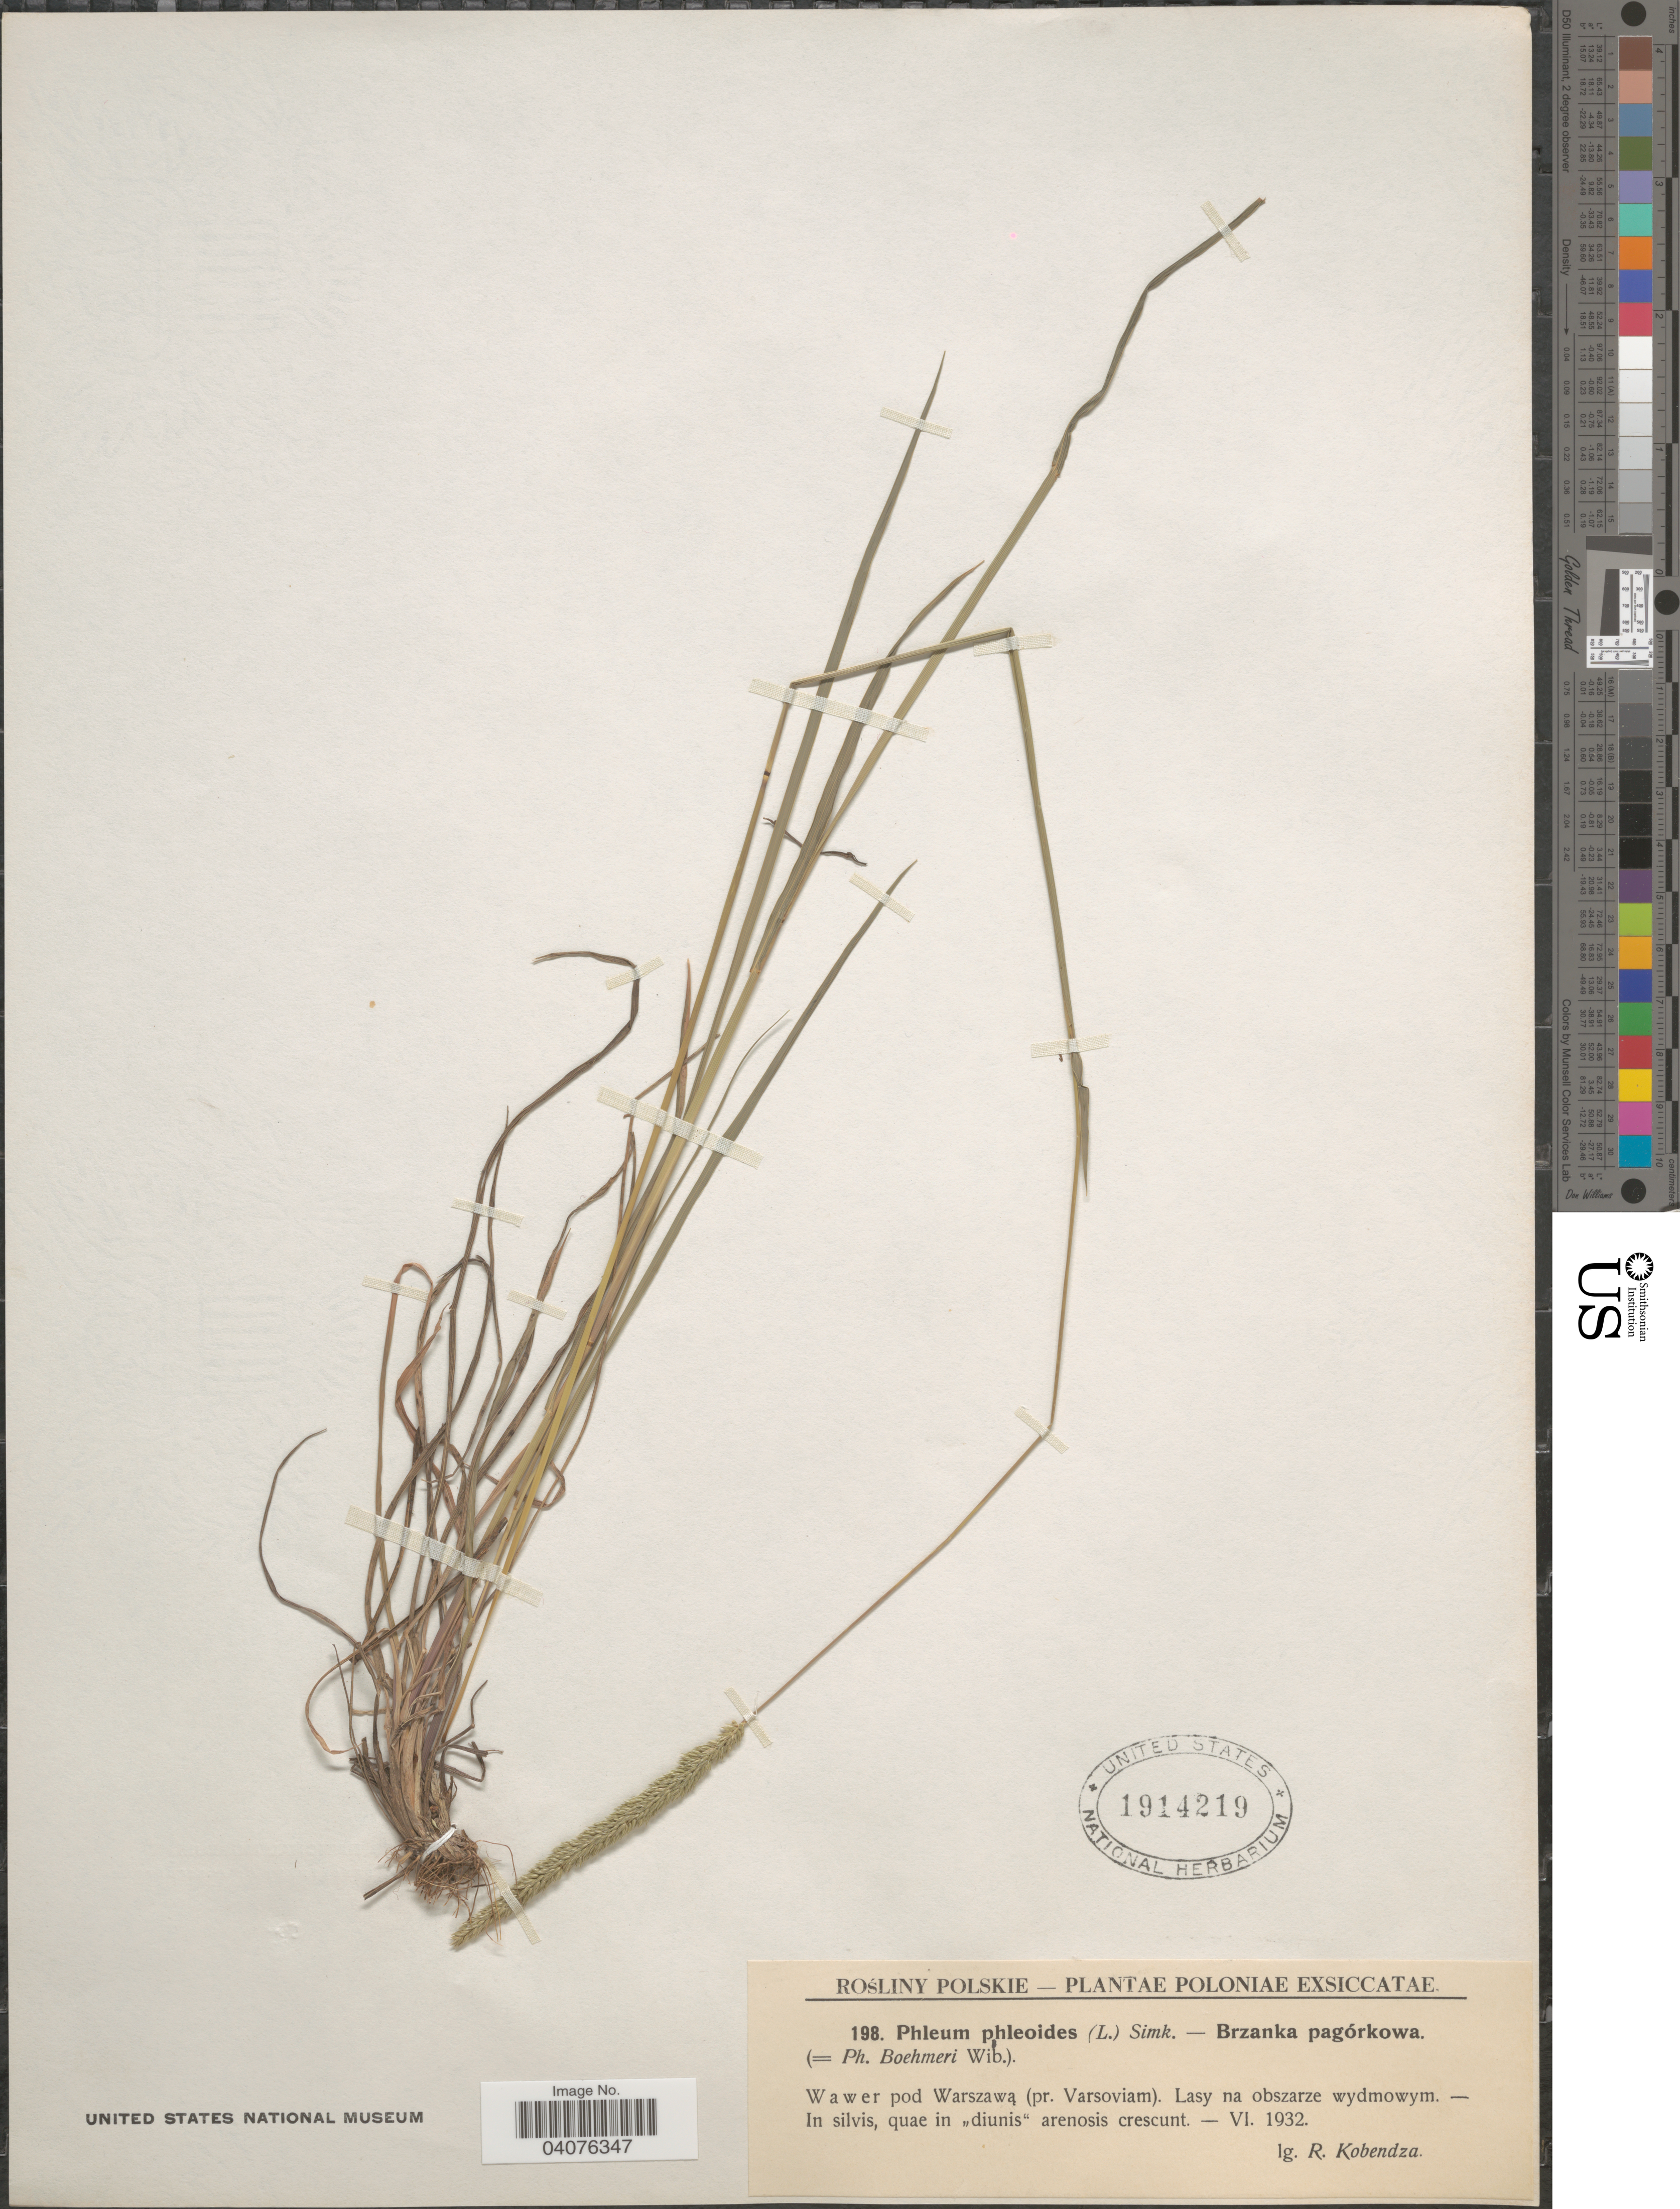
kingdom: Plantae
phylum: Tracheophyta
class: Liliopsida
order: Poales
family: Poaceae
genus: Phleum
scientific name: Phleum phleoides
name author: (L.) H. Karst.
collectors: R. Kobendza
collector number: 198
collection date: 1932-06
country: Poland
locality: Wawer pod Warszawą (pr. Varsoviam). Lasy na obszarze wydmowym. - In silvis, quae in "diunis" arenosis crescunt.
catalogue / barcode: US 1914219